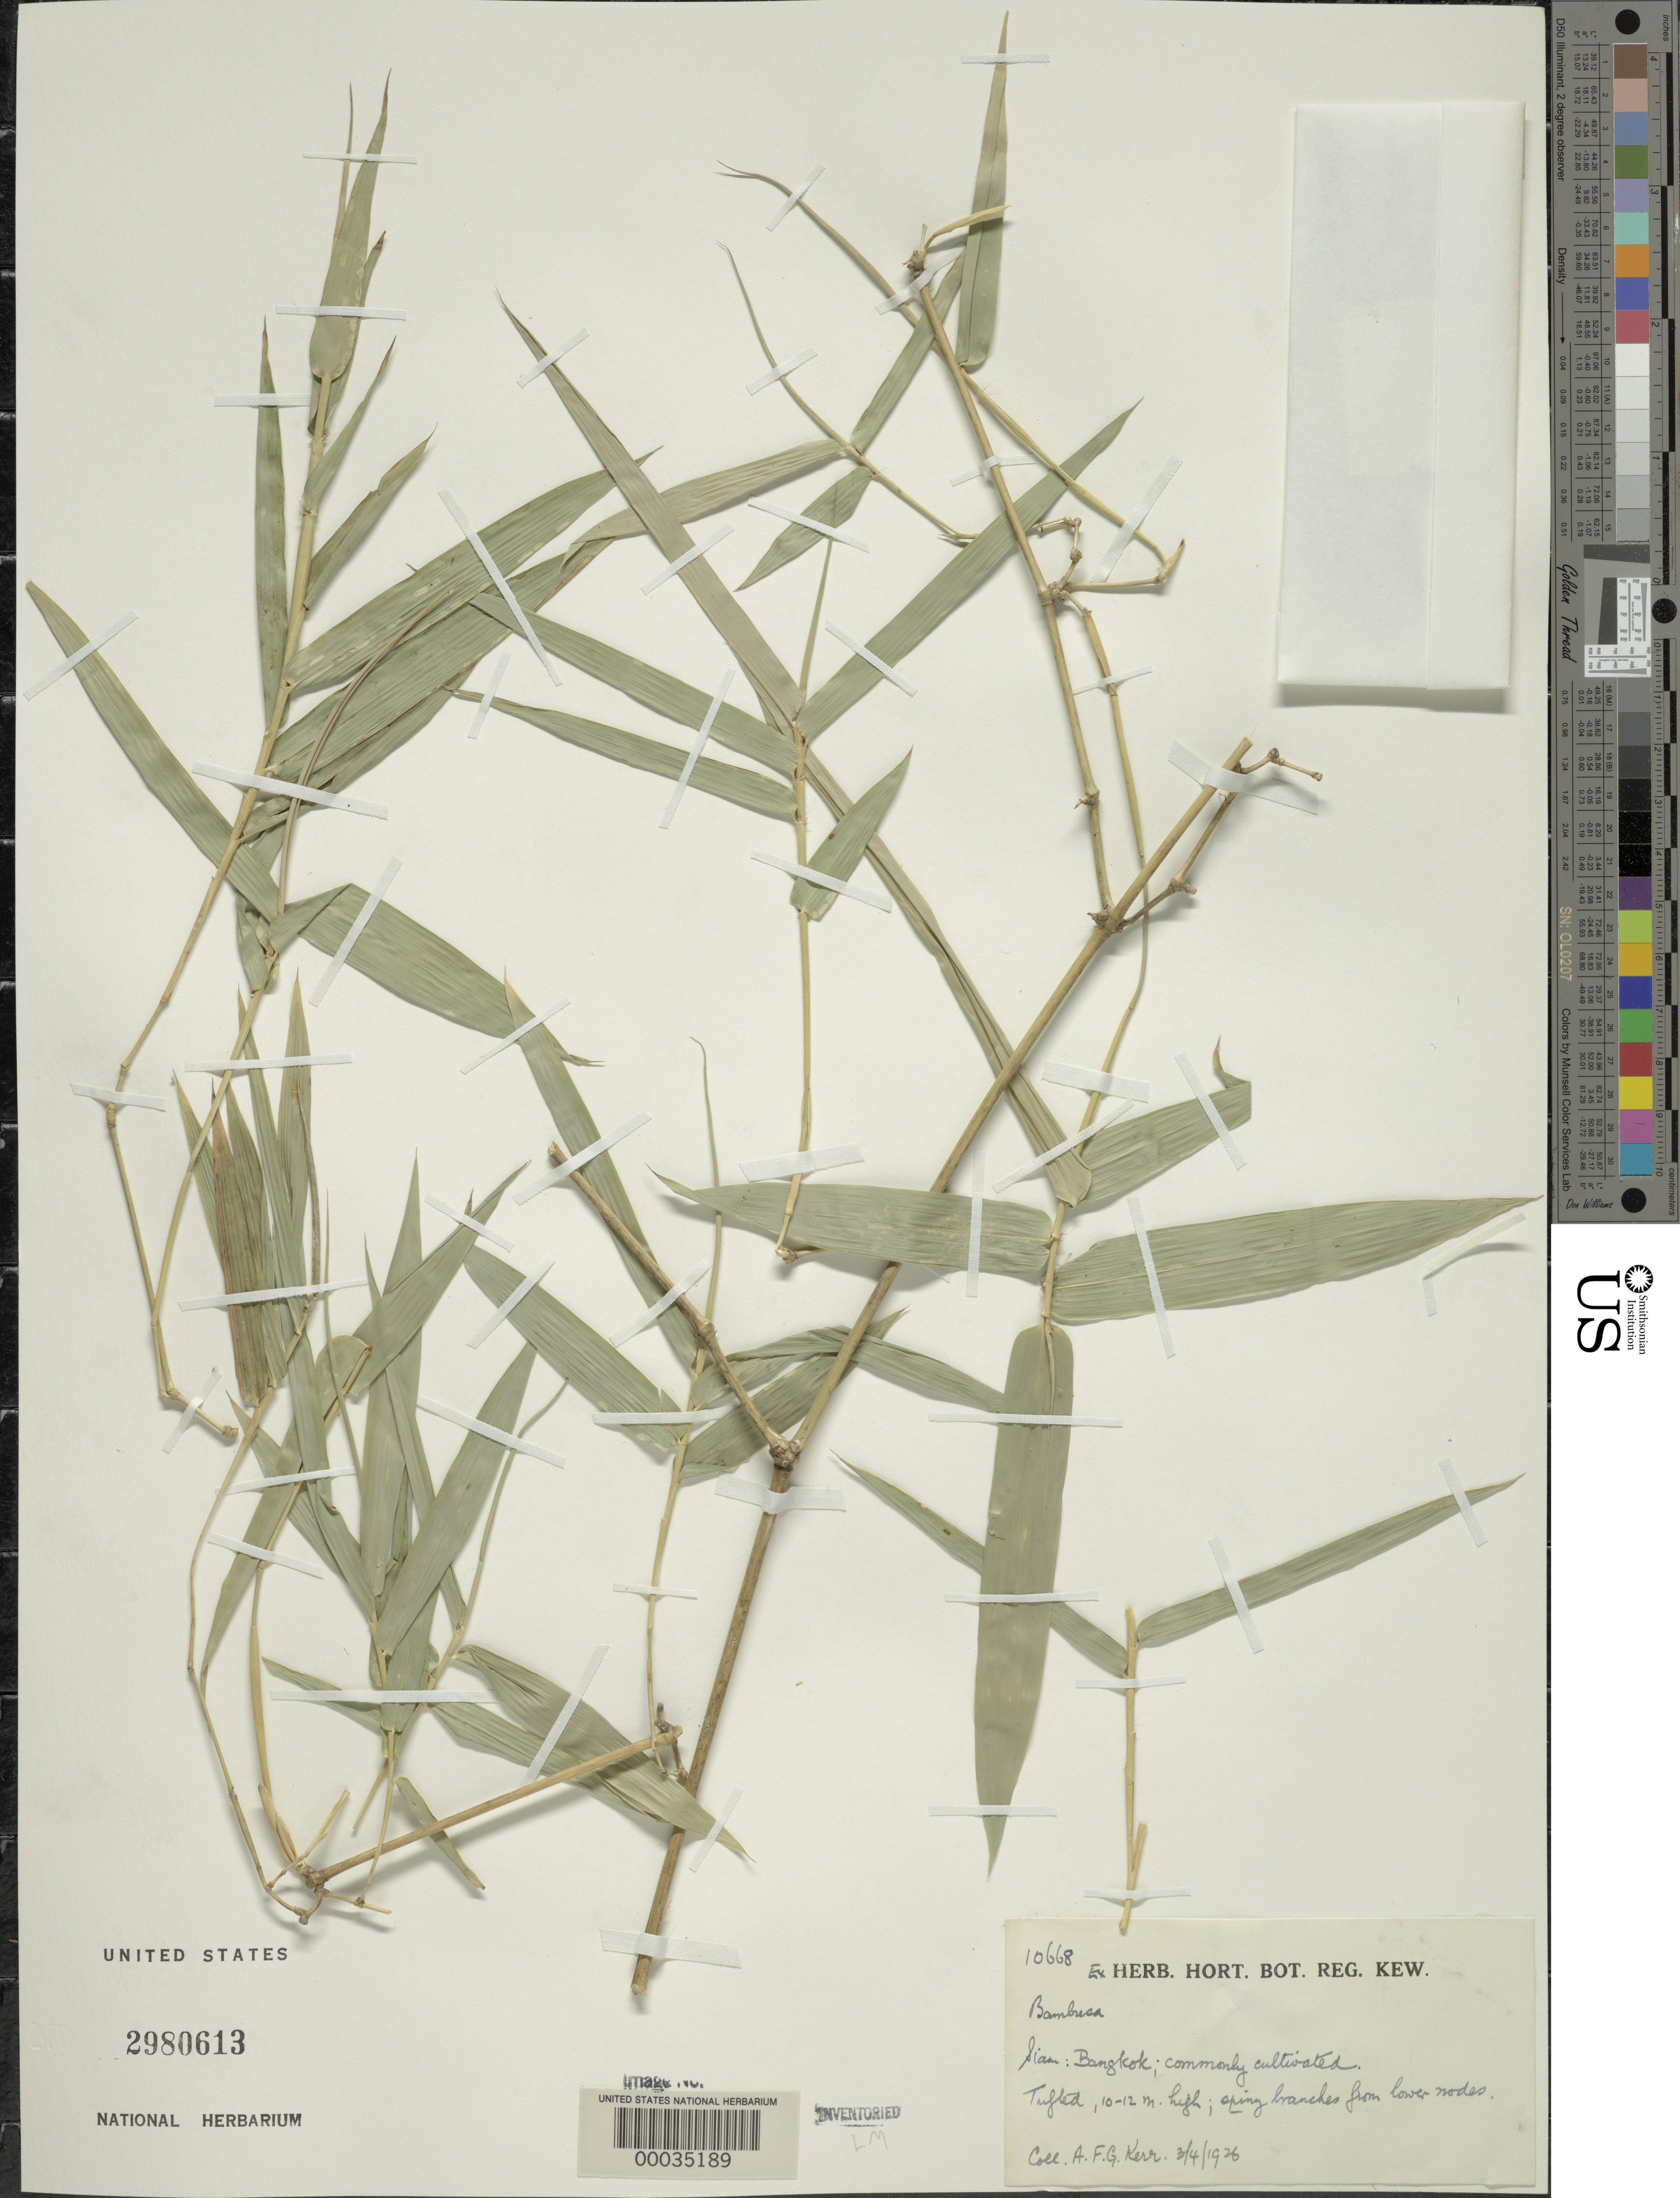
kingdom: Plantae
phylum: Tracheophyta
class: Liliopsida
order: Poales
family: Poaceae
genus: Bambusa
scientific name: Bambusa sp.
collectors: A. F. G. Kerr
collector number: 10668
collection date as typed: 03 Apr 1926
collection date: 1926-04-03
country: Thailand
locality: Siam: bankok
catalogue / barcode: US 2980613